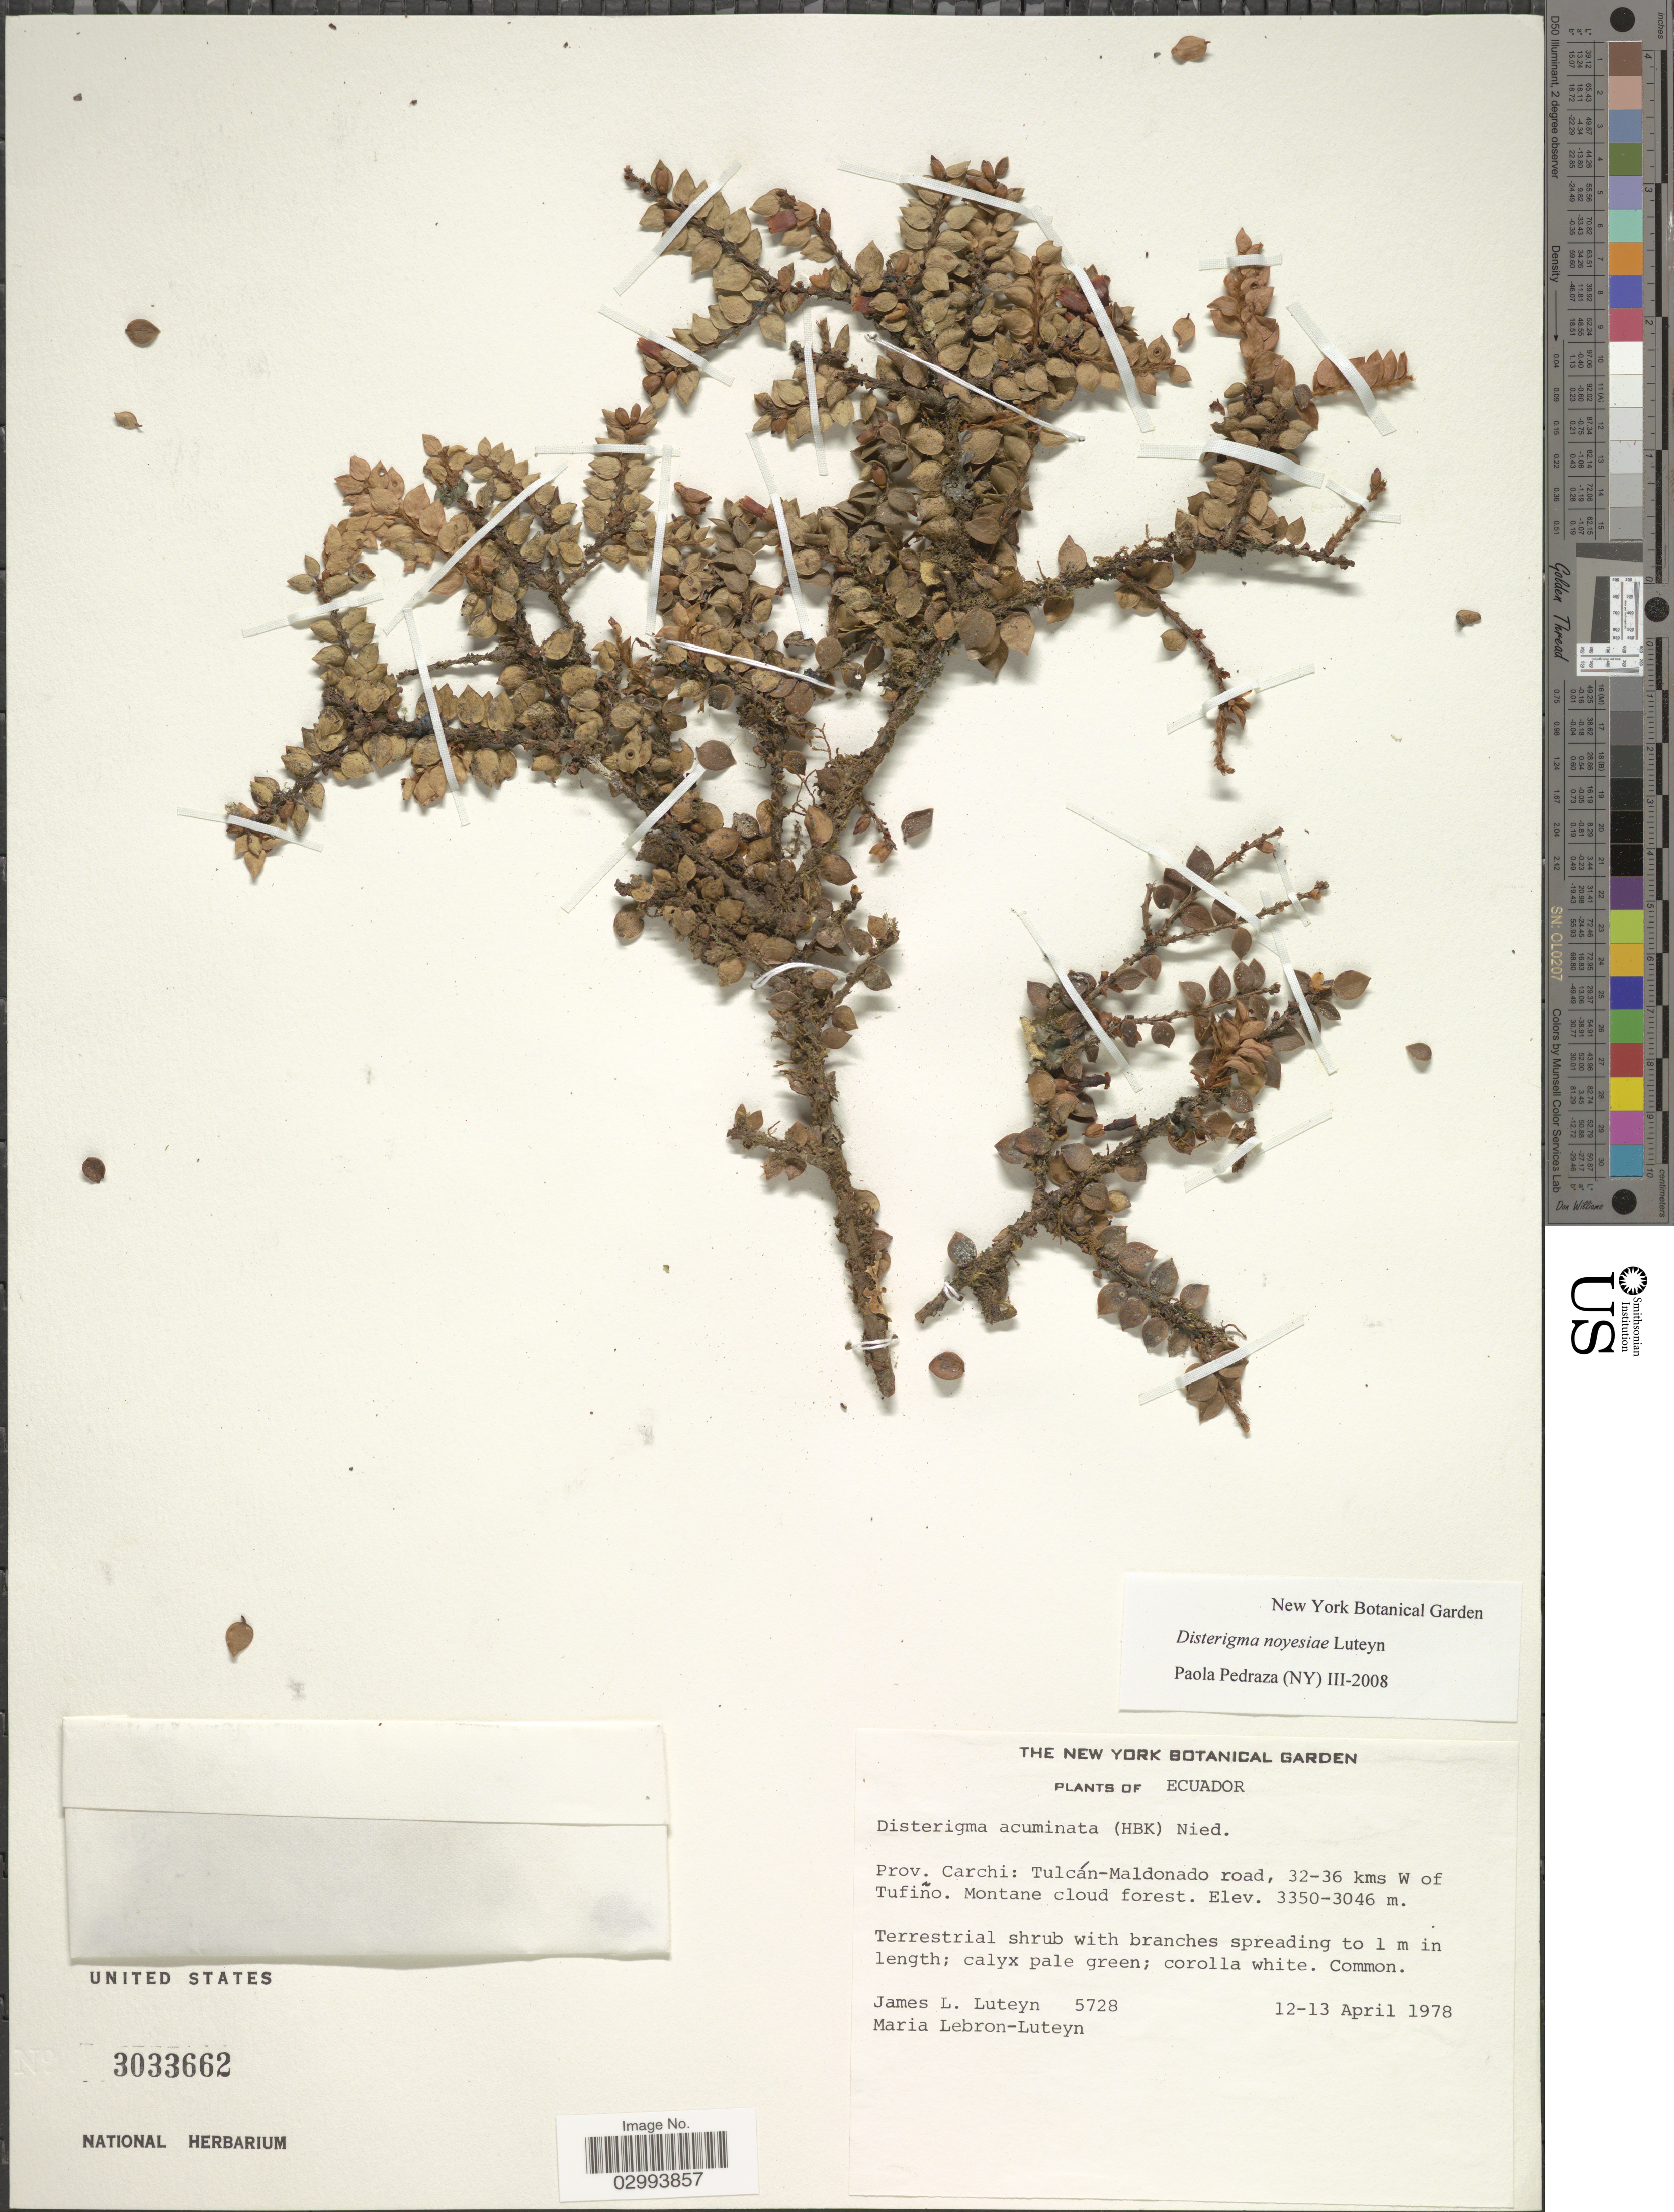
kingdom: Plantae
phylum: Tracheophyta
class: Magnoliopsida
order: Ericales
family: Ericaceae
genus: Disterigma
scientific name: Disterigma noyesiae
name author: Luteyn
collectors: J. L. Luteyn & M. L. Lebrón-Luteyn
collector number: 5728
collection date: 1978-04-12/1978-04-13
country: Ecuador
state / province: Carchi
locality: Prov. Carchi: Tulcán-Maldonado road, 32-36 kms W of Tufiño. Montane cloud forest.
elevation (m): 3046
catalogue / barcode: US 3033662